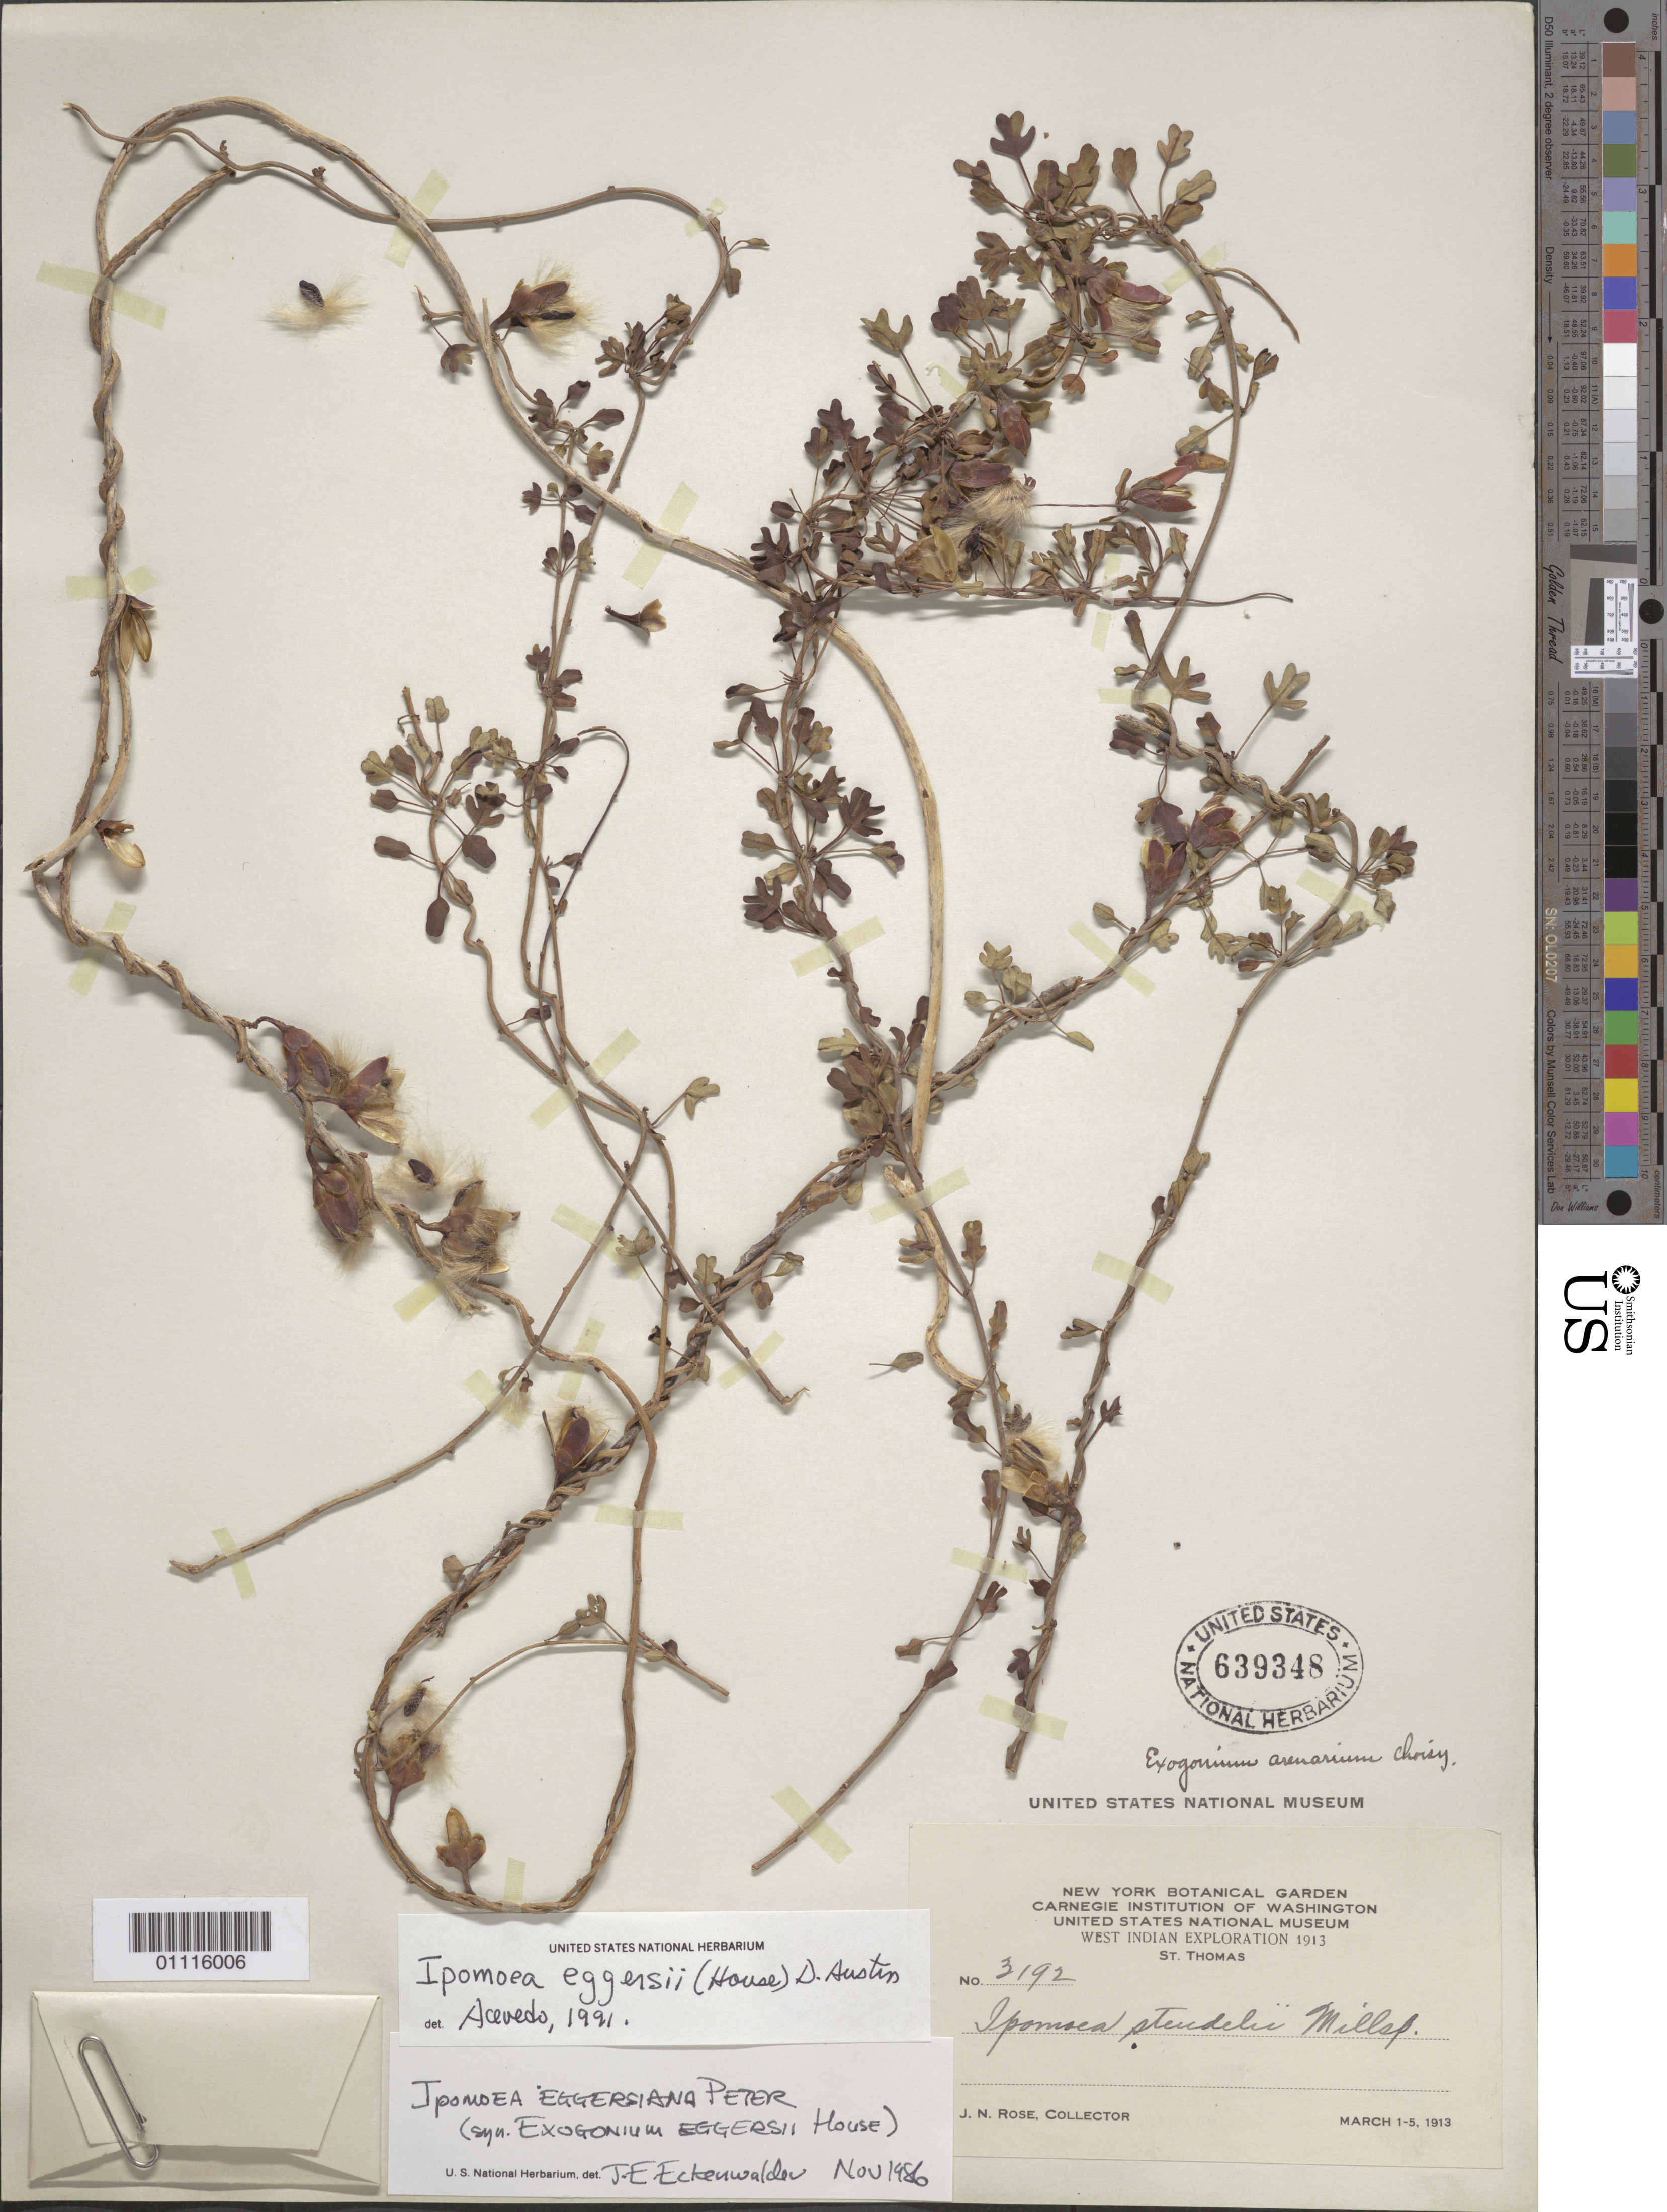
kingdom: Plantae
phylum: Tracheophyta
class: Magnoliopsida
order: Solanales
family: Convolvulaceae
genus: Ipomoea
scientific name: Ipomoea eggersii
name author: (House) D.F. Austin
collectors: J. N. Rose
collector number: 3192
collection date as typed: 01 Mar 1913 to 05 Mar 1913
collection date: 1913-03-01/1913-03-05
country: U.S. Virgin Islands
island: St. Thomas I.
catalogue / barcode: US 639348